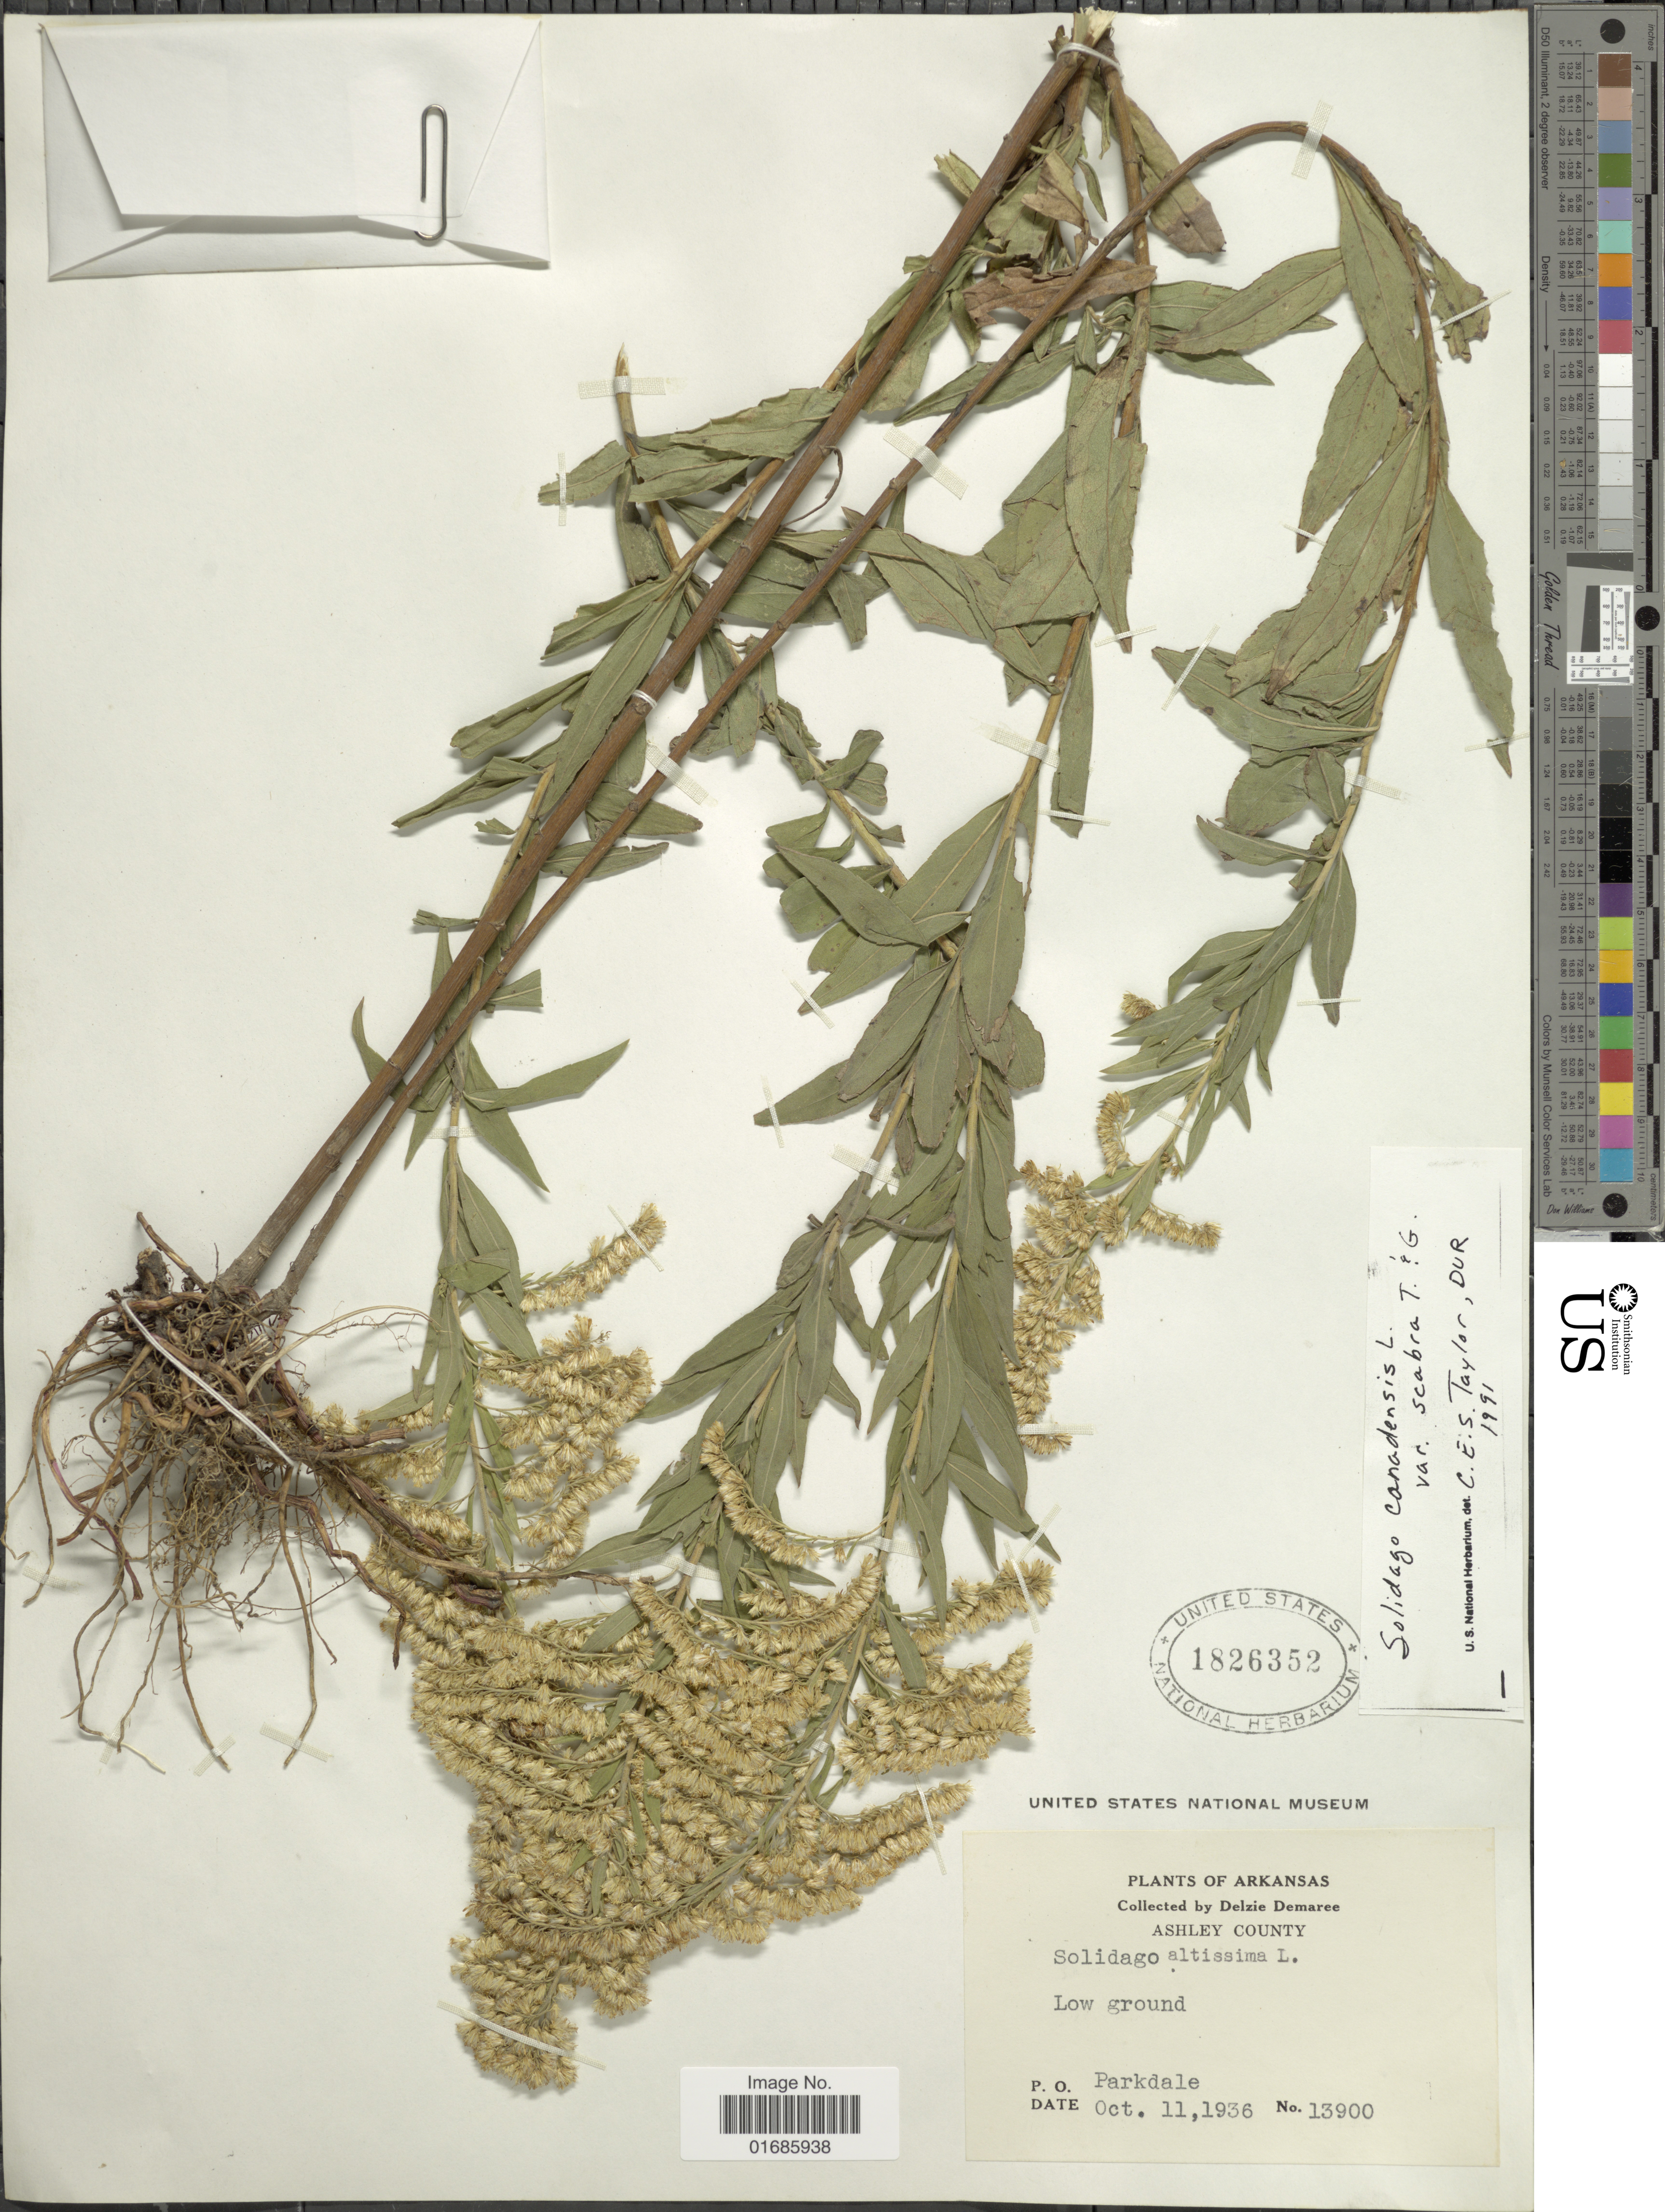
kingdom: Plantae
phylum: Tracheophyta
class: Magnoliopsida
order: Asterales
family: Asteraceae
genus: Solidago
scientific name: Solidago canadensis var. scabra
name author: (Muhl. ex Willd.) Torr. & A. Gray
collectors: D. Demaree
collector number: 13900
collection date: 1936-10-11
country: United States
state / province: Arkansas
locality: Ashley County, P. O. Parkdale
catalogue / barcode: US 1826352